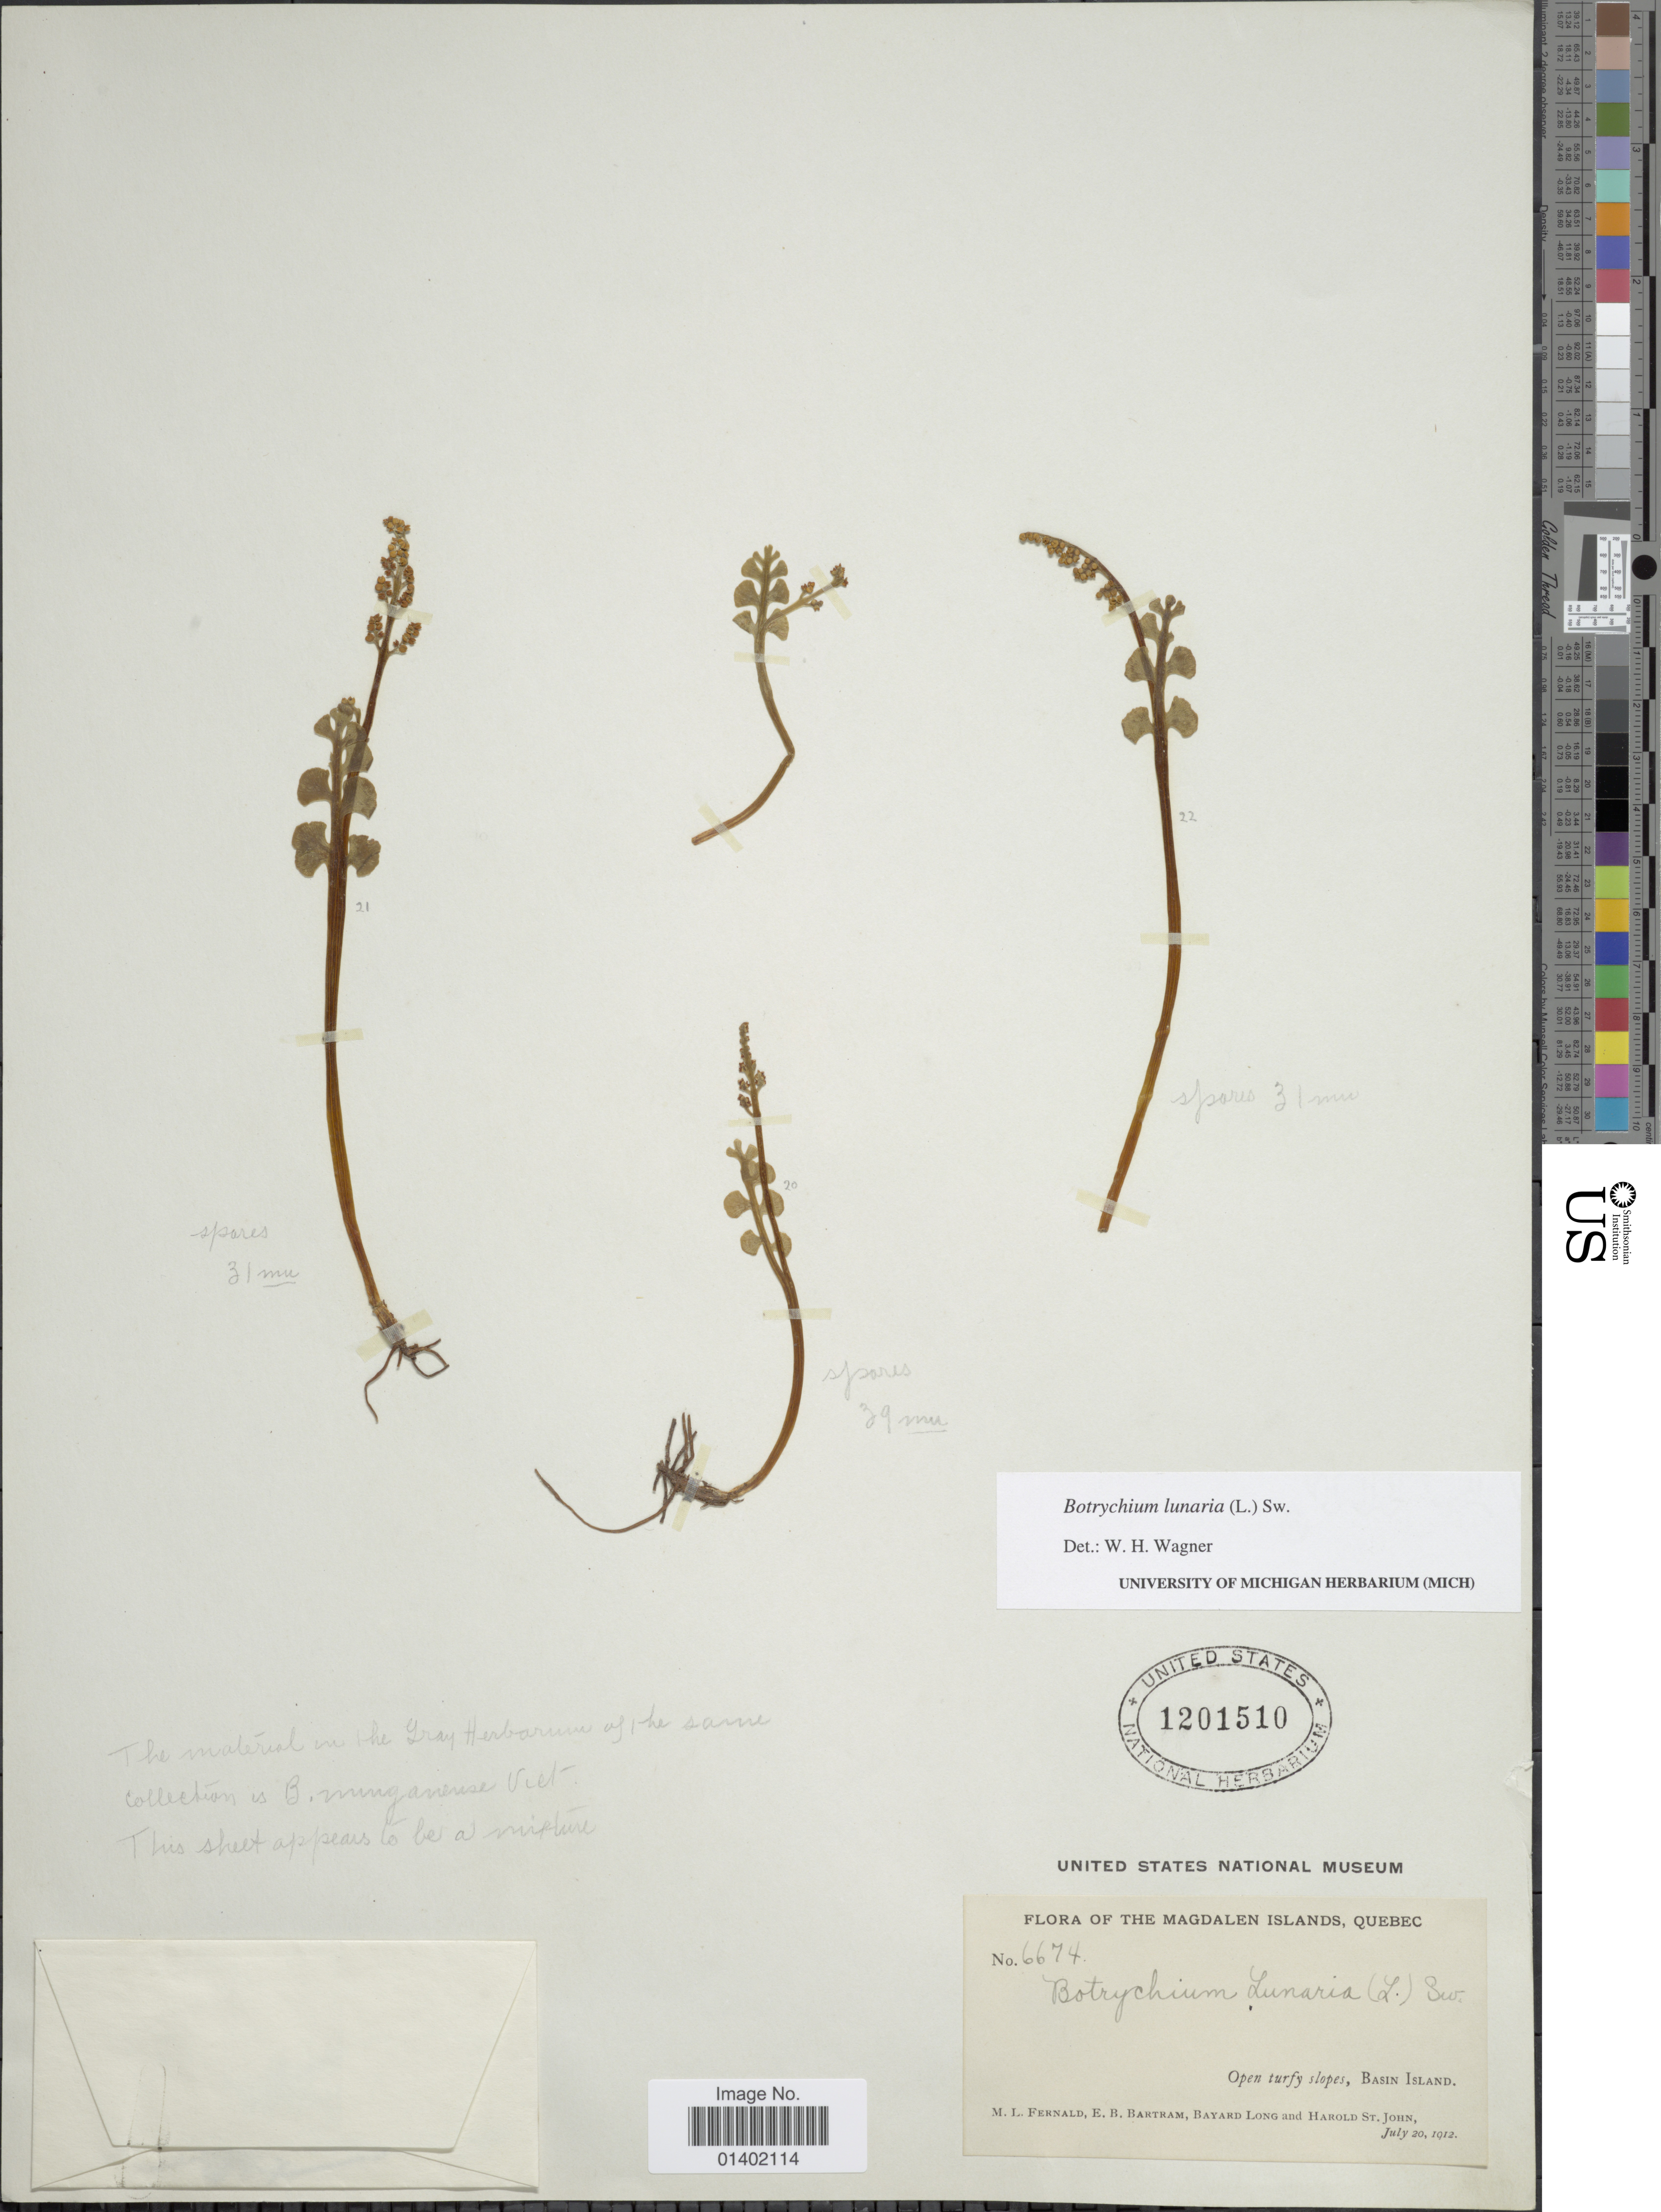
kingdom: Plantae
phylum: Tracheophyta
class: Polypodiopsida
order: Ophioglossales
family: Ophioglossaceae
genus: Botrychium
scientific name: Botrychium lunaria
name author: (L.) Sw.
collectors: M. L. Fernald, E. B. Bartram, B. H. Long & H. St. John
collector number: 6674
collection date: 1912-07-20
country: Canada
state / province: Quebec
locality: Magdalen Islands, Quebec, Basin Island.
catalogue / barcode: US 1201510